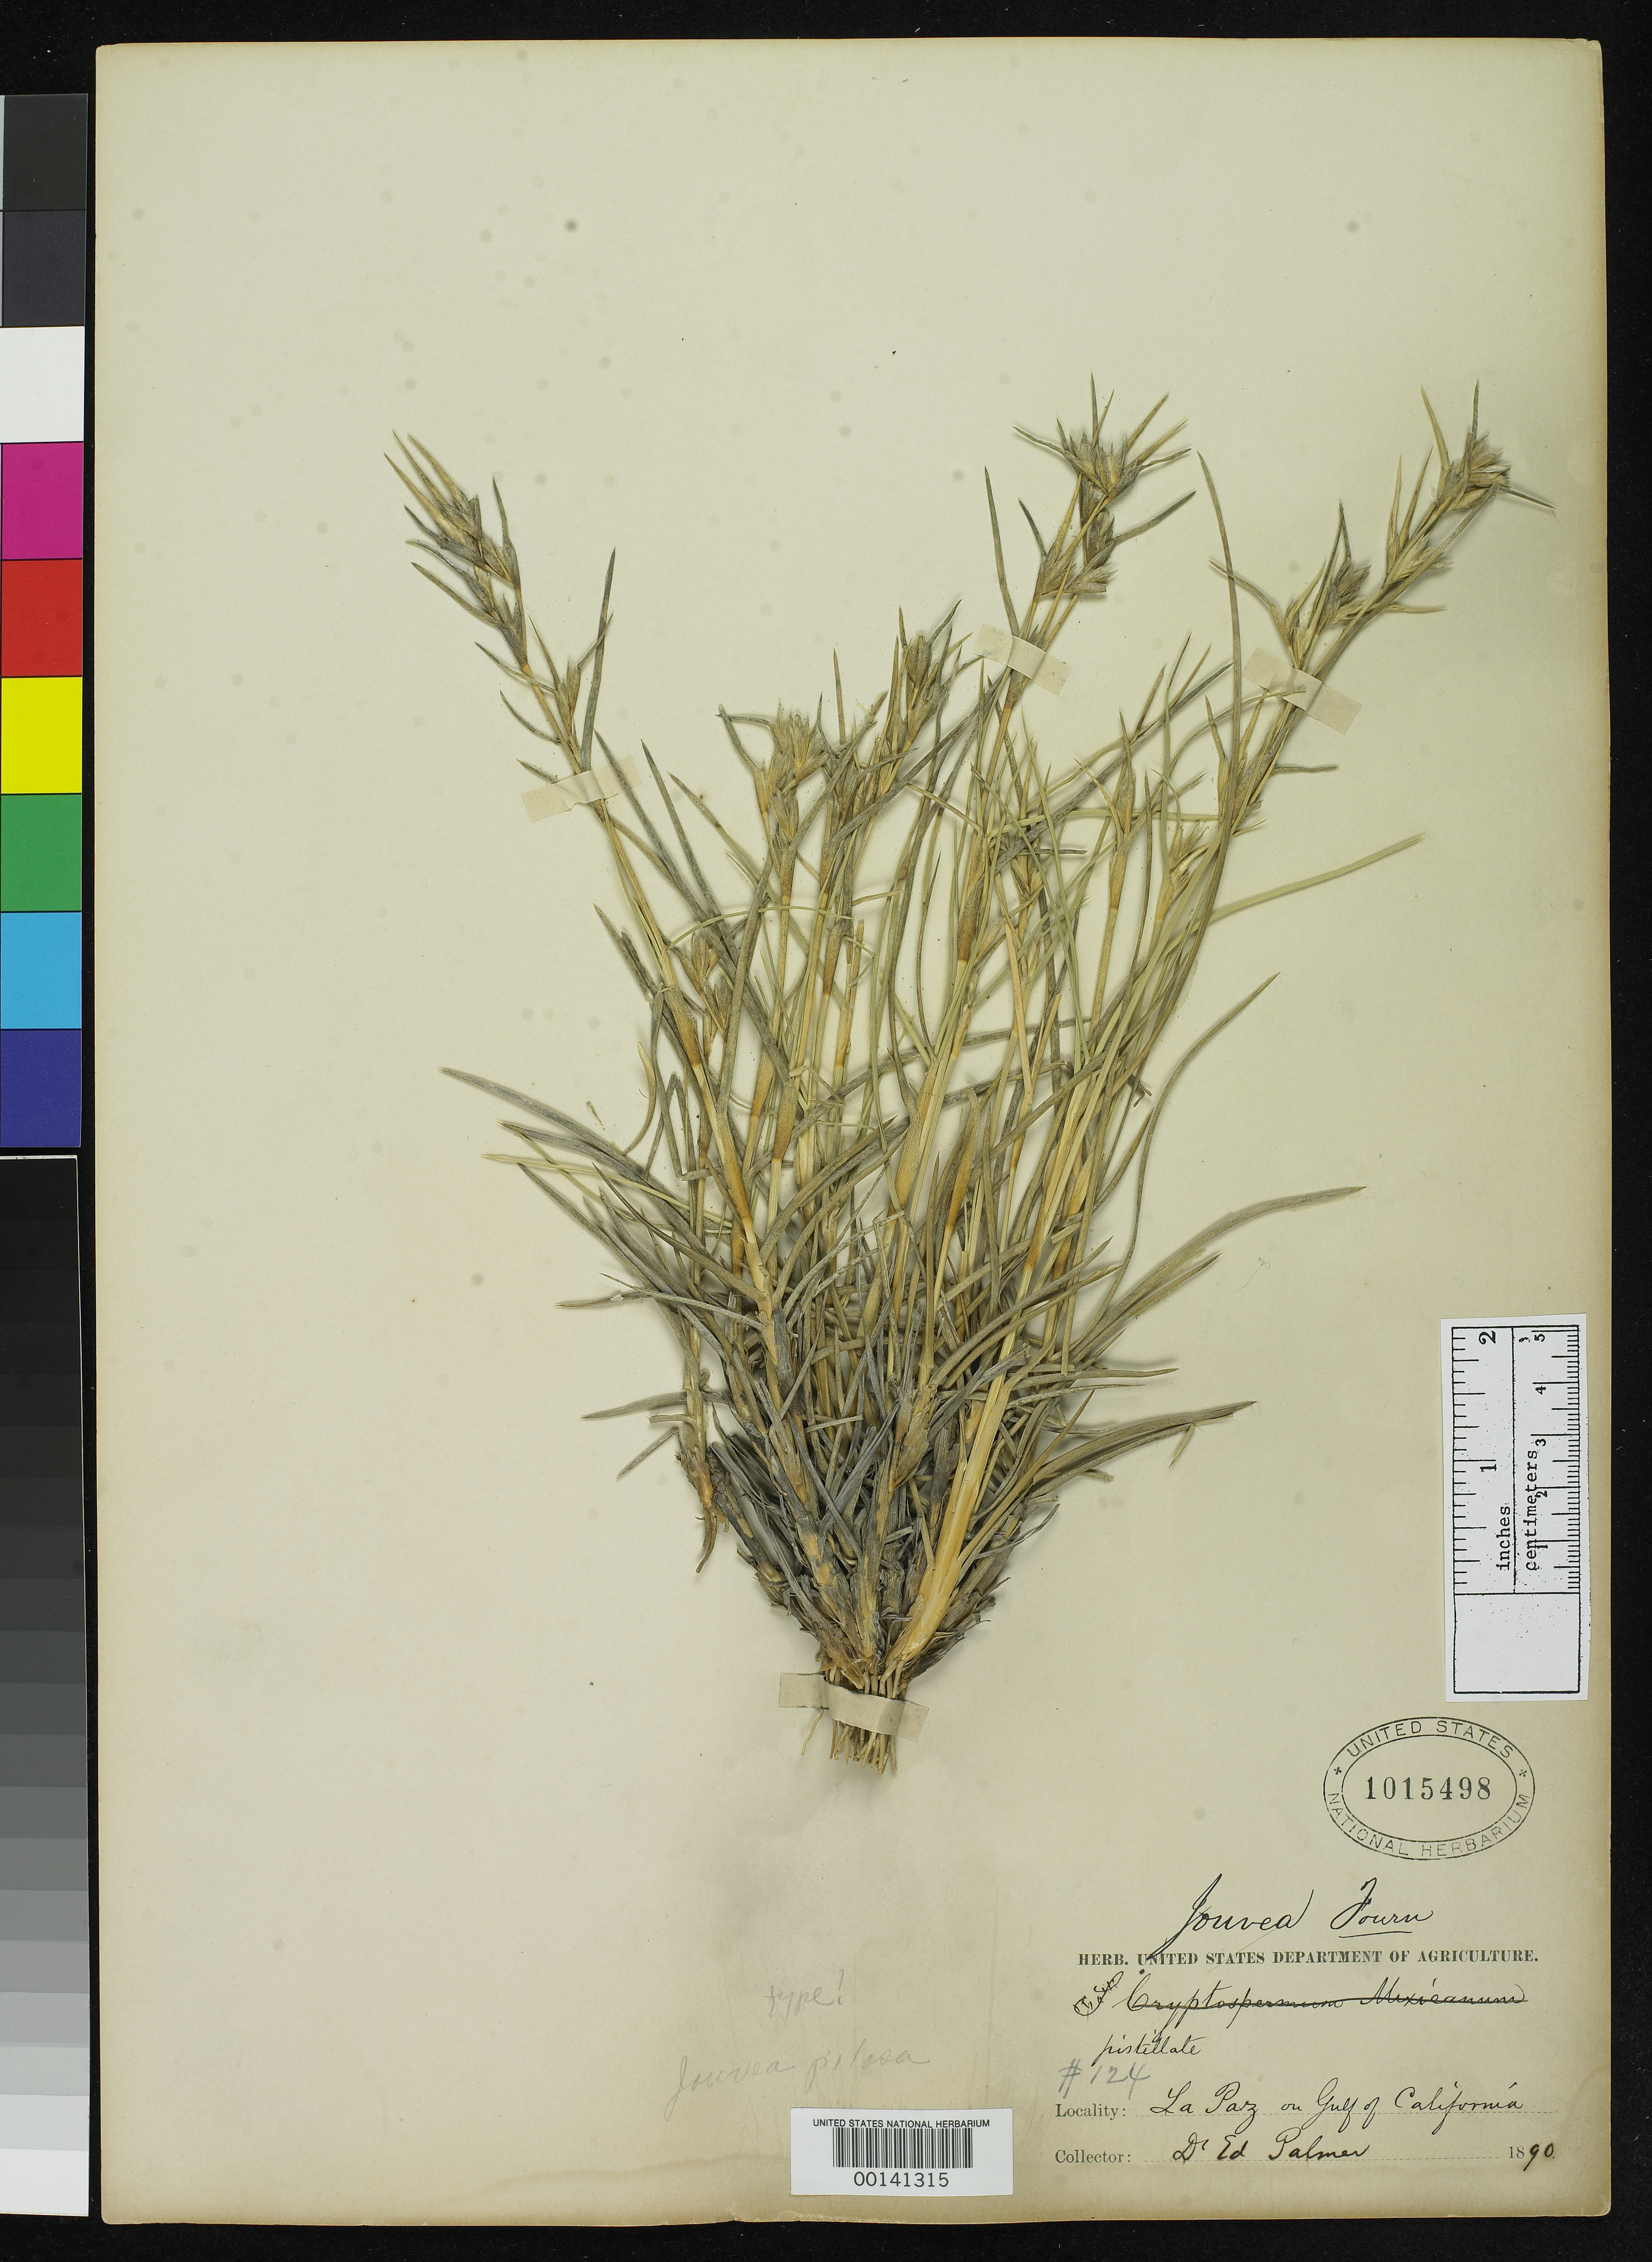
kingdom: Plantae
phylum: Tracheophyta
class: Liliopsida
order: Poales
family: Poaceae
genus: Rhachidospermum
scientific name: Rhachidospermum mexicanum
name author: Vasey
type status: Isotype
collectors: E. Palmer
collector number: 124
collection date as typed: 1890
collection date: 1890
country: Mexico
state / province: Baja California Sur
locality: La Paz.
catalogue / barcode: US 1015498